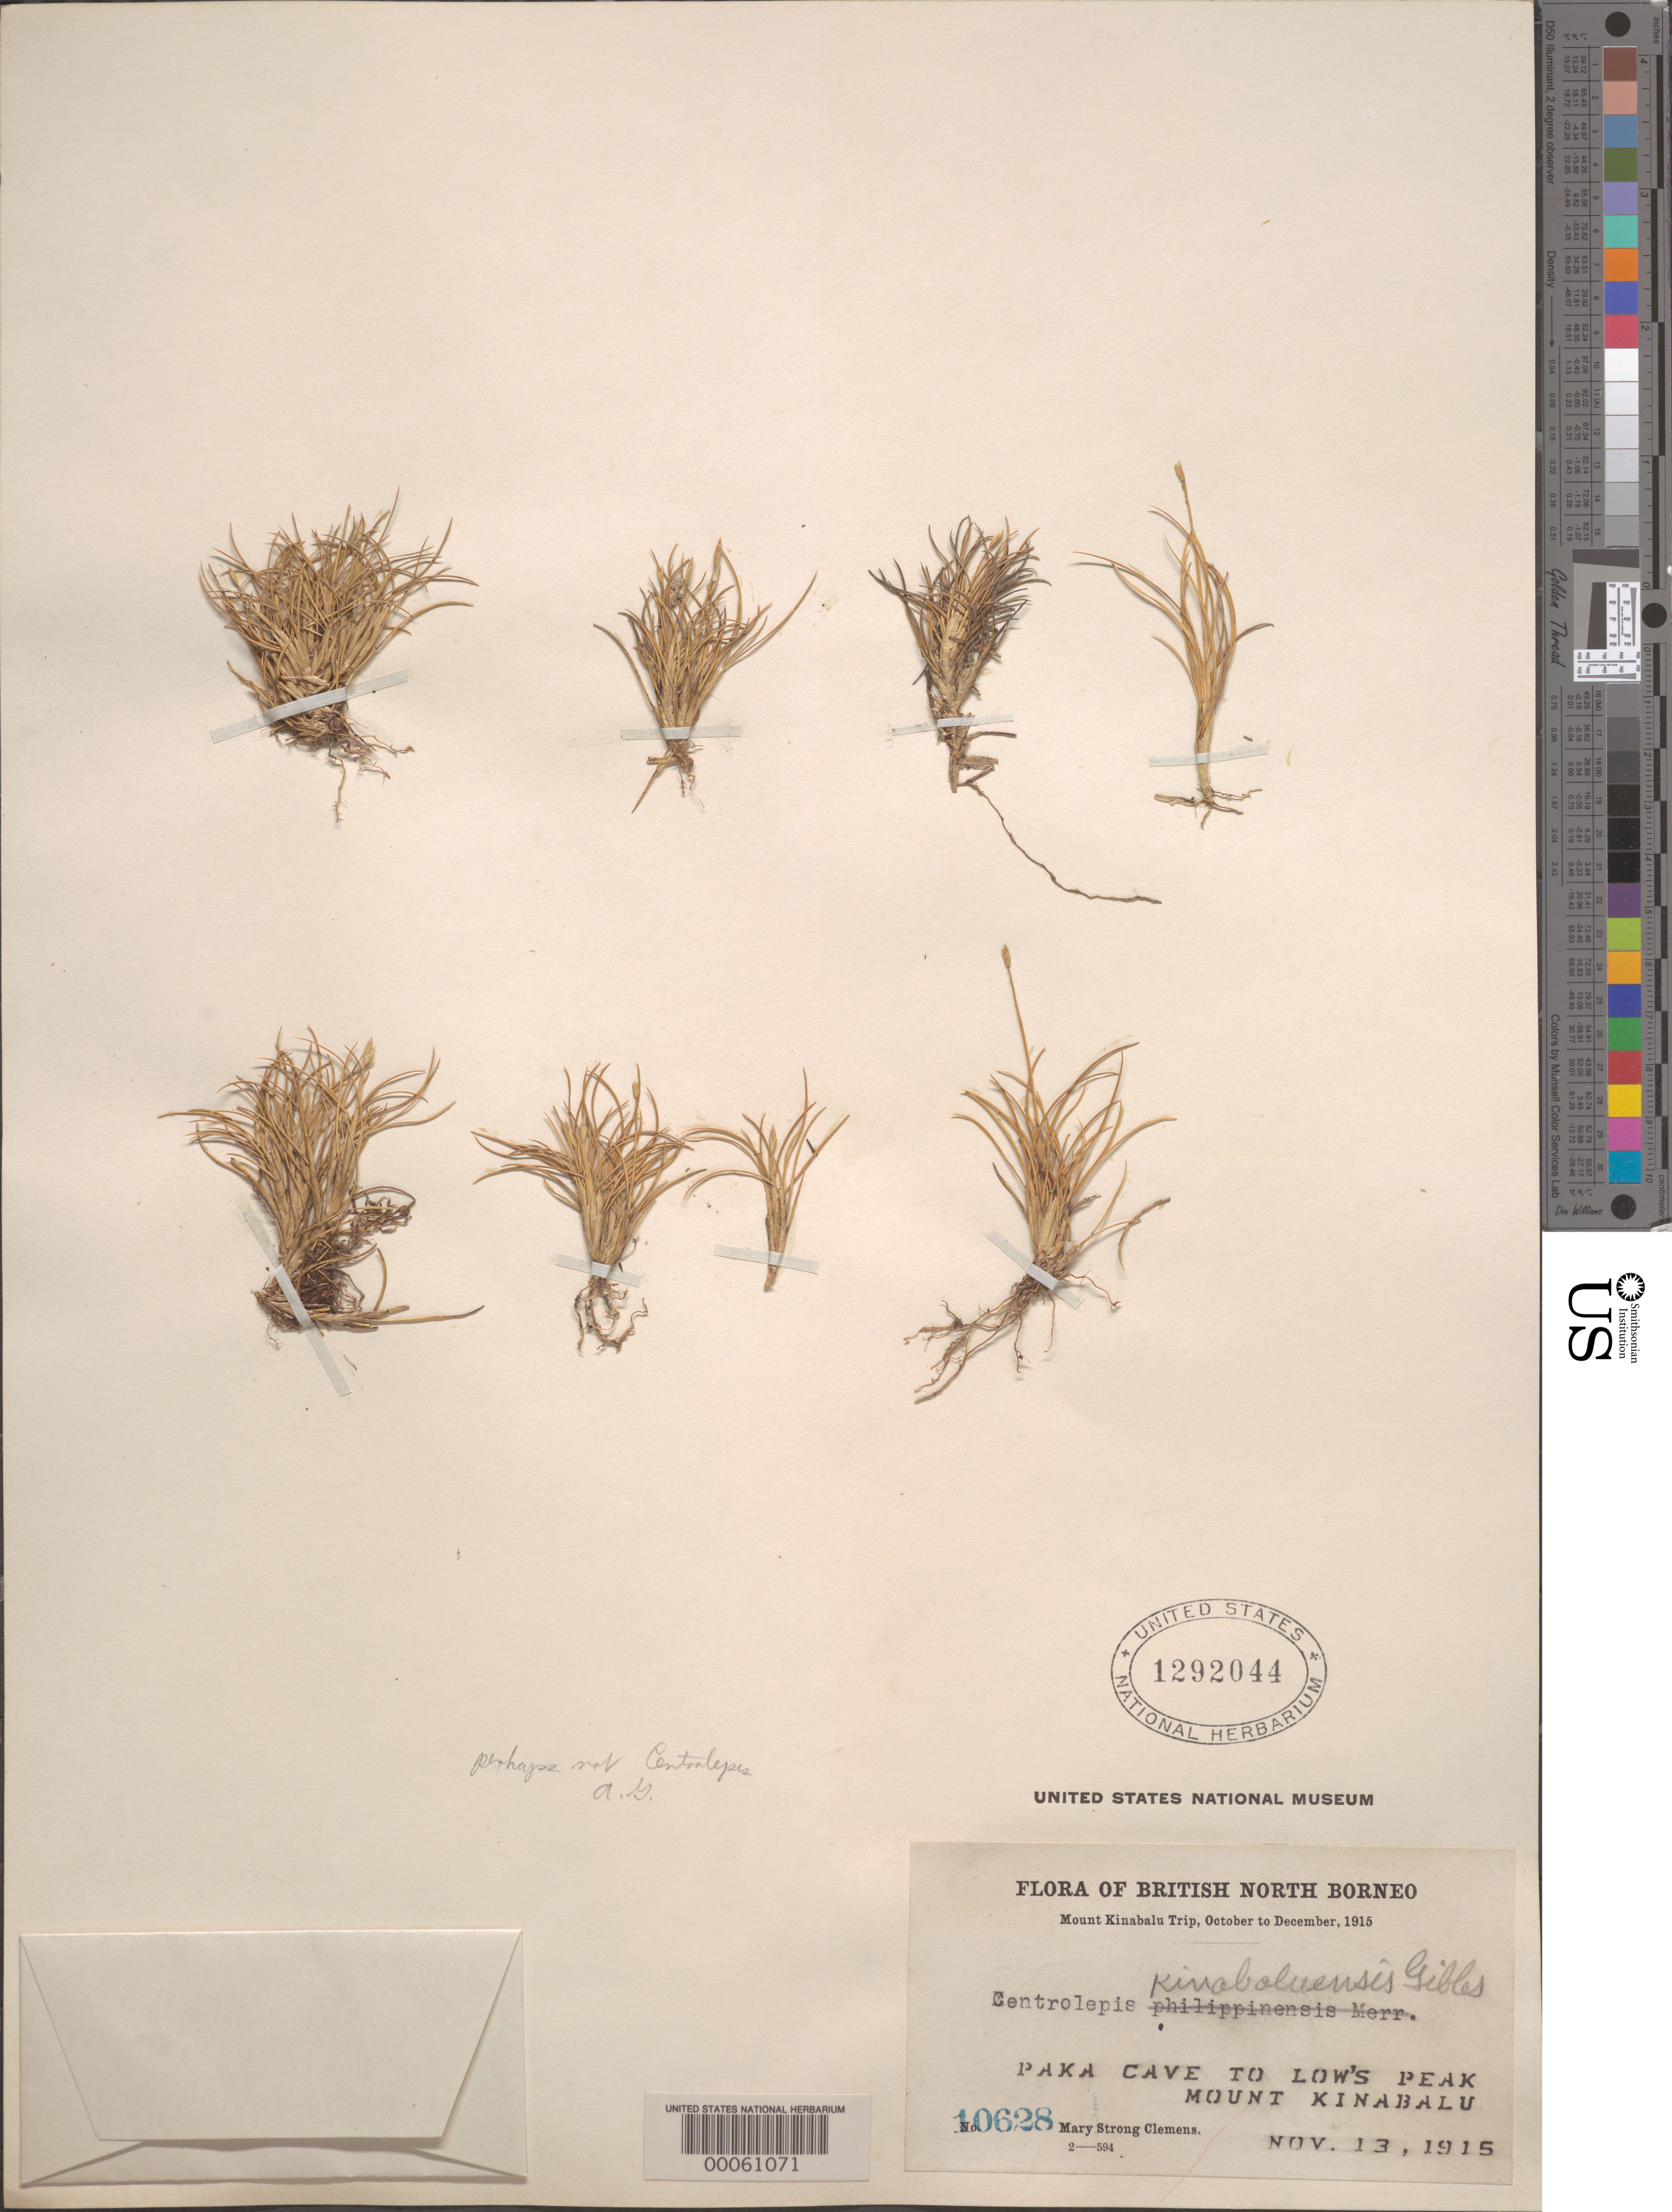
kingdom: Plantae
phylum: Tracheophyta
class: Liliopsida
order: Poales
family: Restionaceae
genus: Centrolepis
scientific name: Centrolepis kinabaluensis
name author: Gibbs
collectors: M. S. Clemens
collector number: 10628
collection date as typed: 13 Nov 1916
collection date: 1916-11-13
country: Malaysia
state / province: Sabah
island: Borneo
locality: Mount kinabalu, paka cave to low's peak.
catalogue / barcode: US 1292044